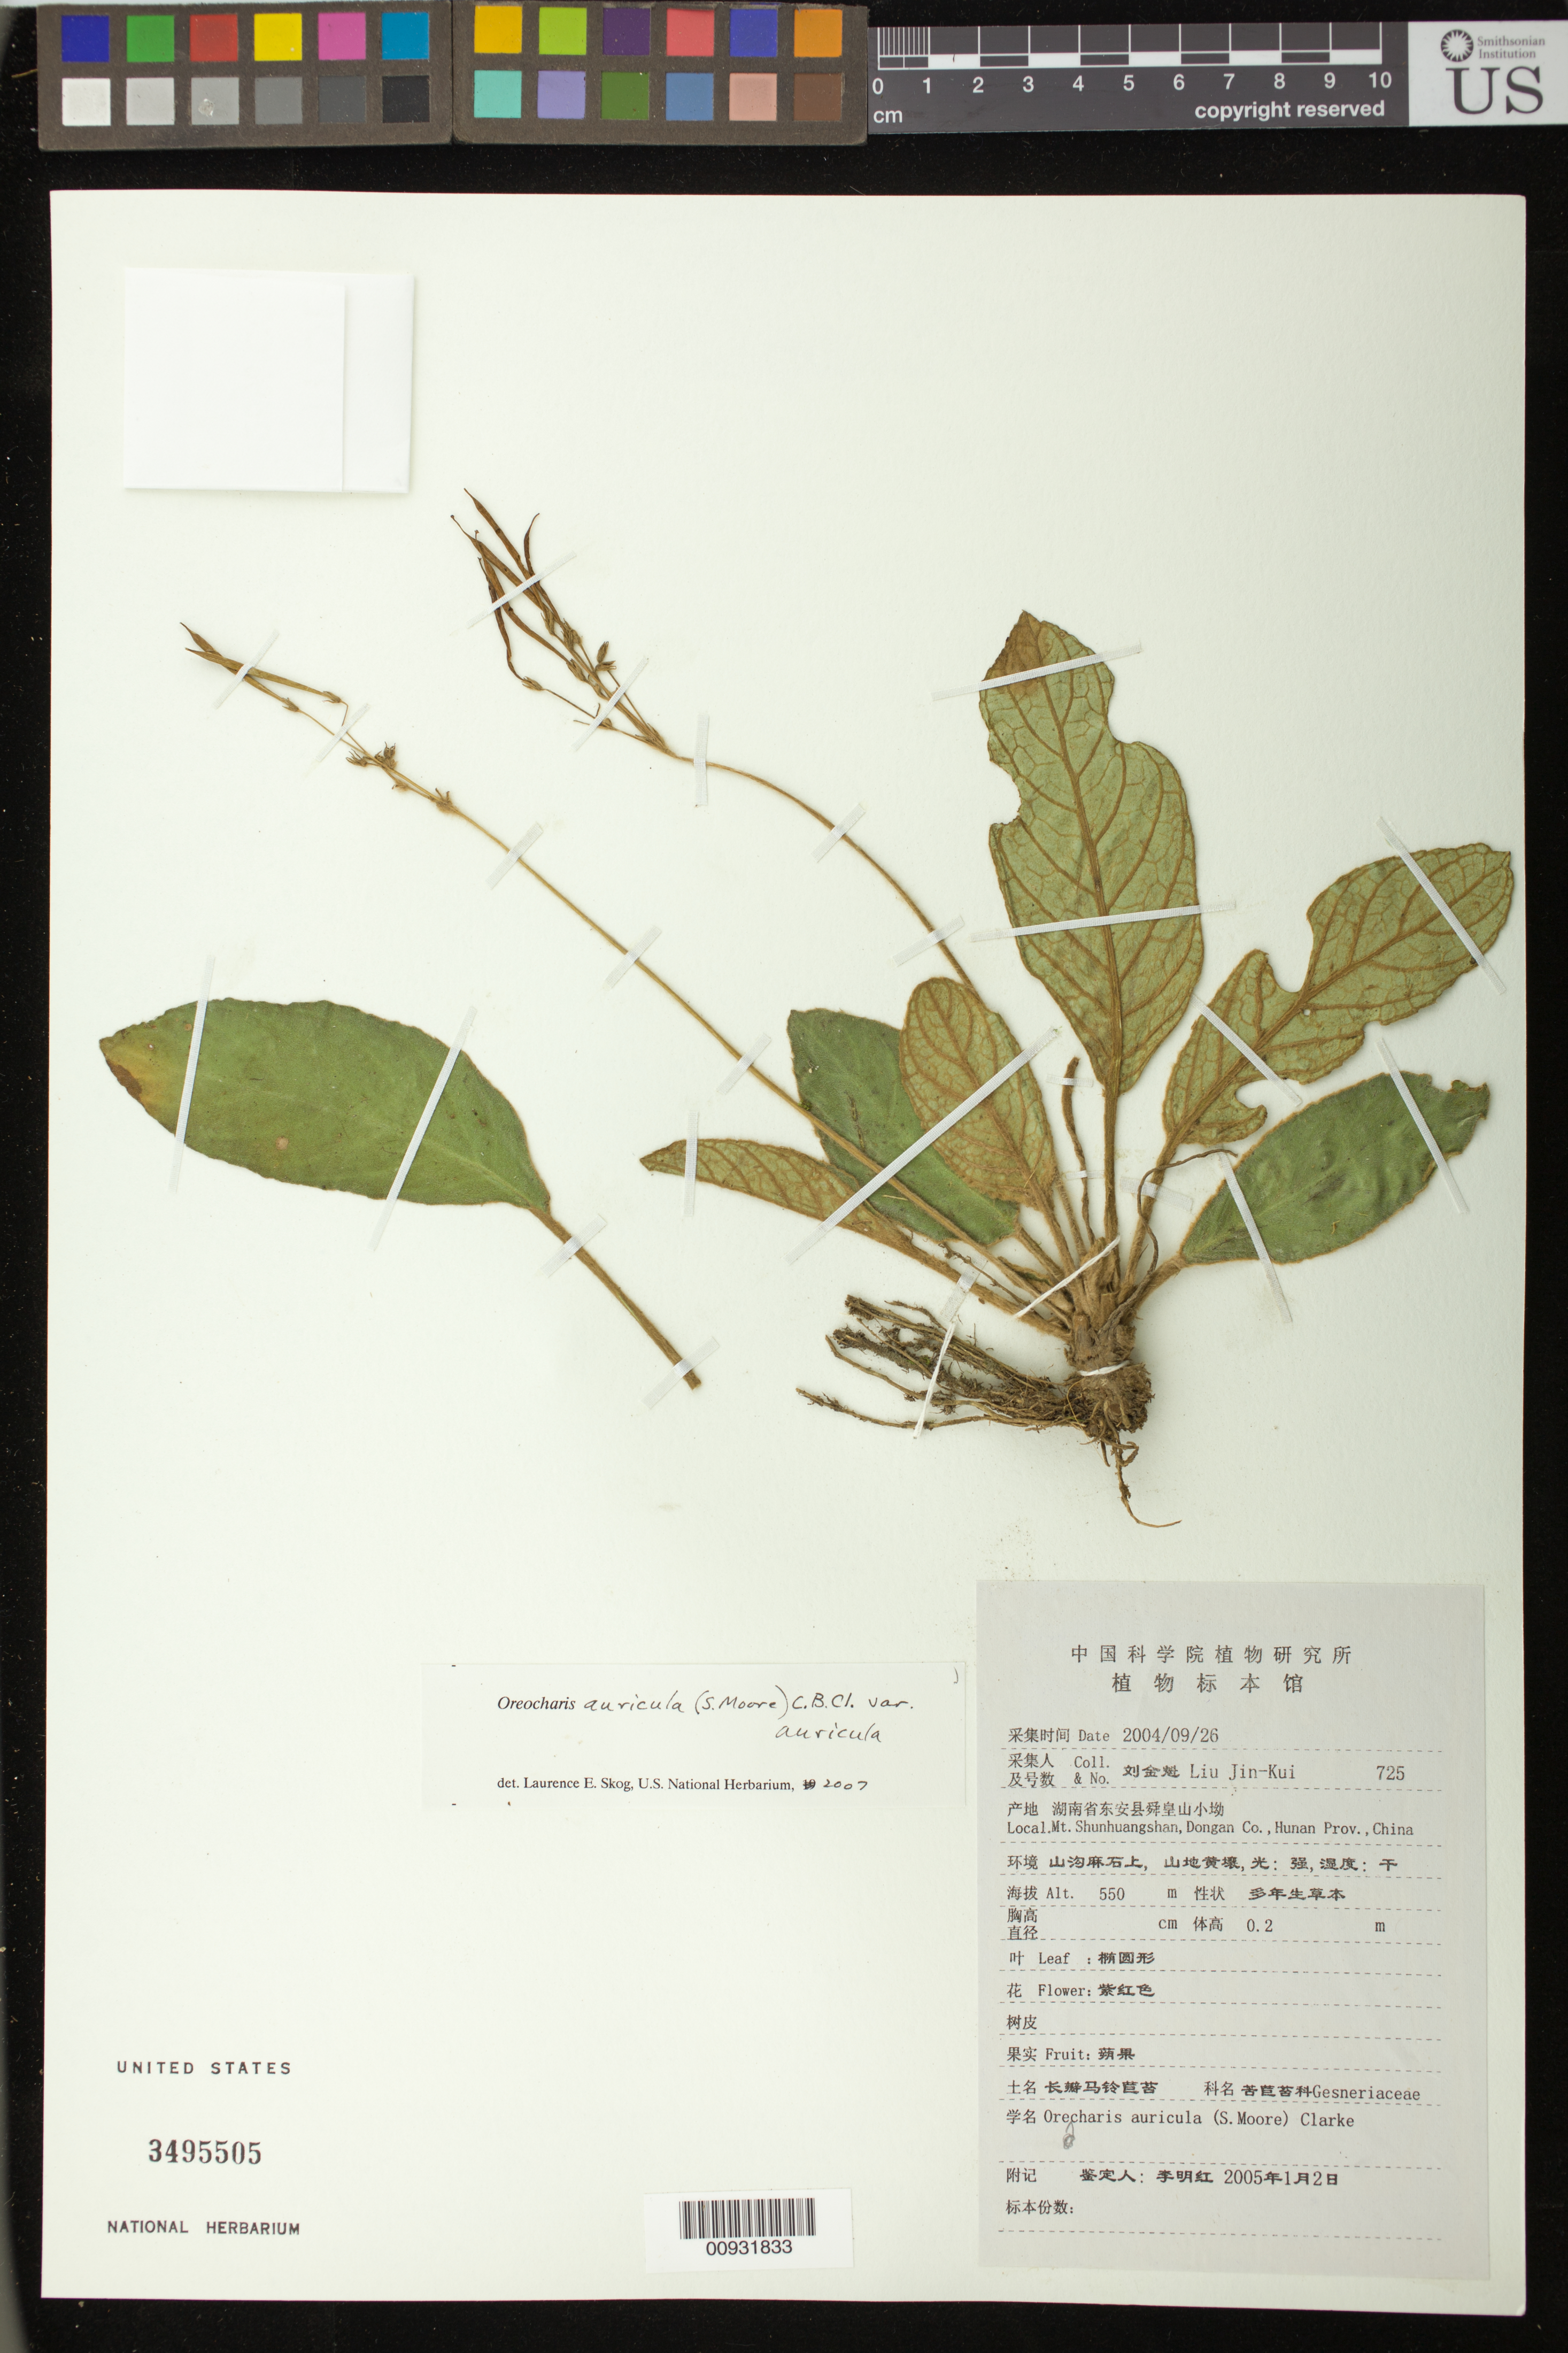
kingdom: Plantae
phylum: Tracheophyta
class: Magnoliopsida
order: Lamiales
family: Gesneriaceae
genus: Oreocharis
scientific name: Oreocharis auricula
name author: (S. Moore) C.B. Clarke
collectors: L. Jin-Kui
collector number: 725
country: China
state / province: Hunan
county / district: Dongan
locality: Mt. Shunhuangshan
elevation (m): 550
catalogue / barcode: US 3495505